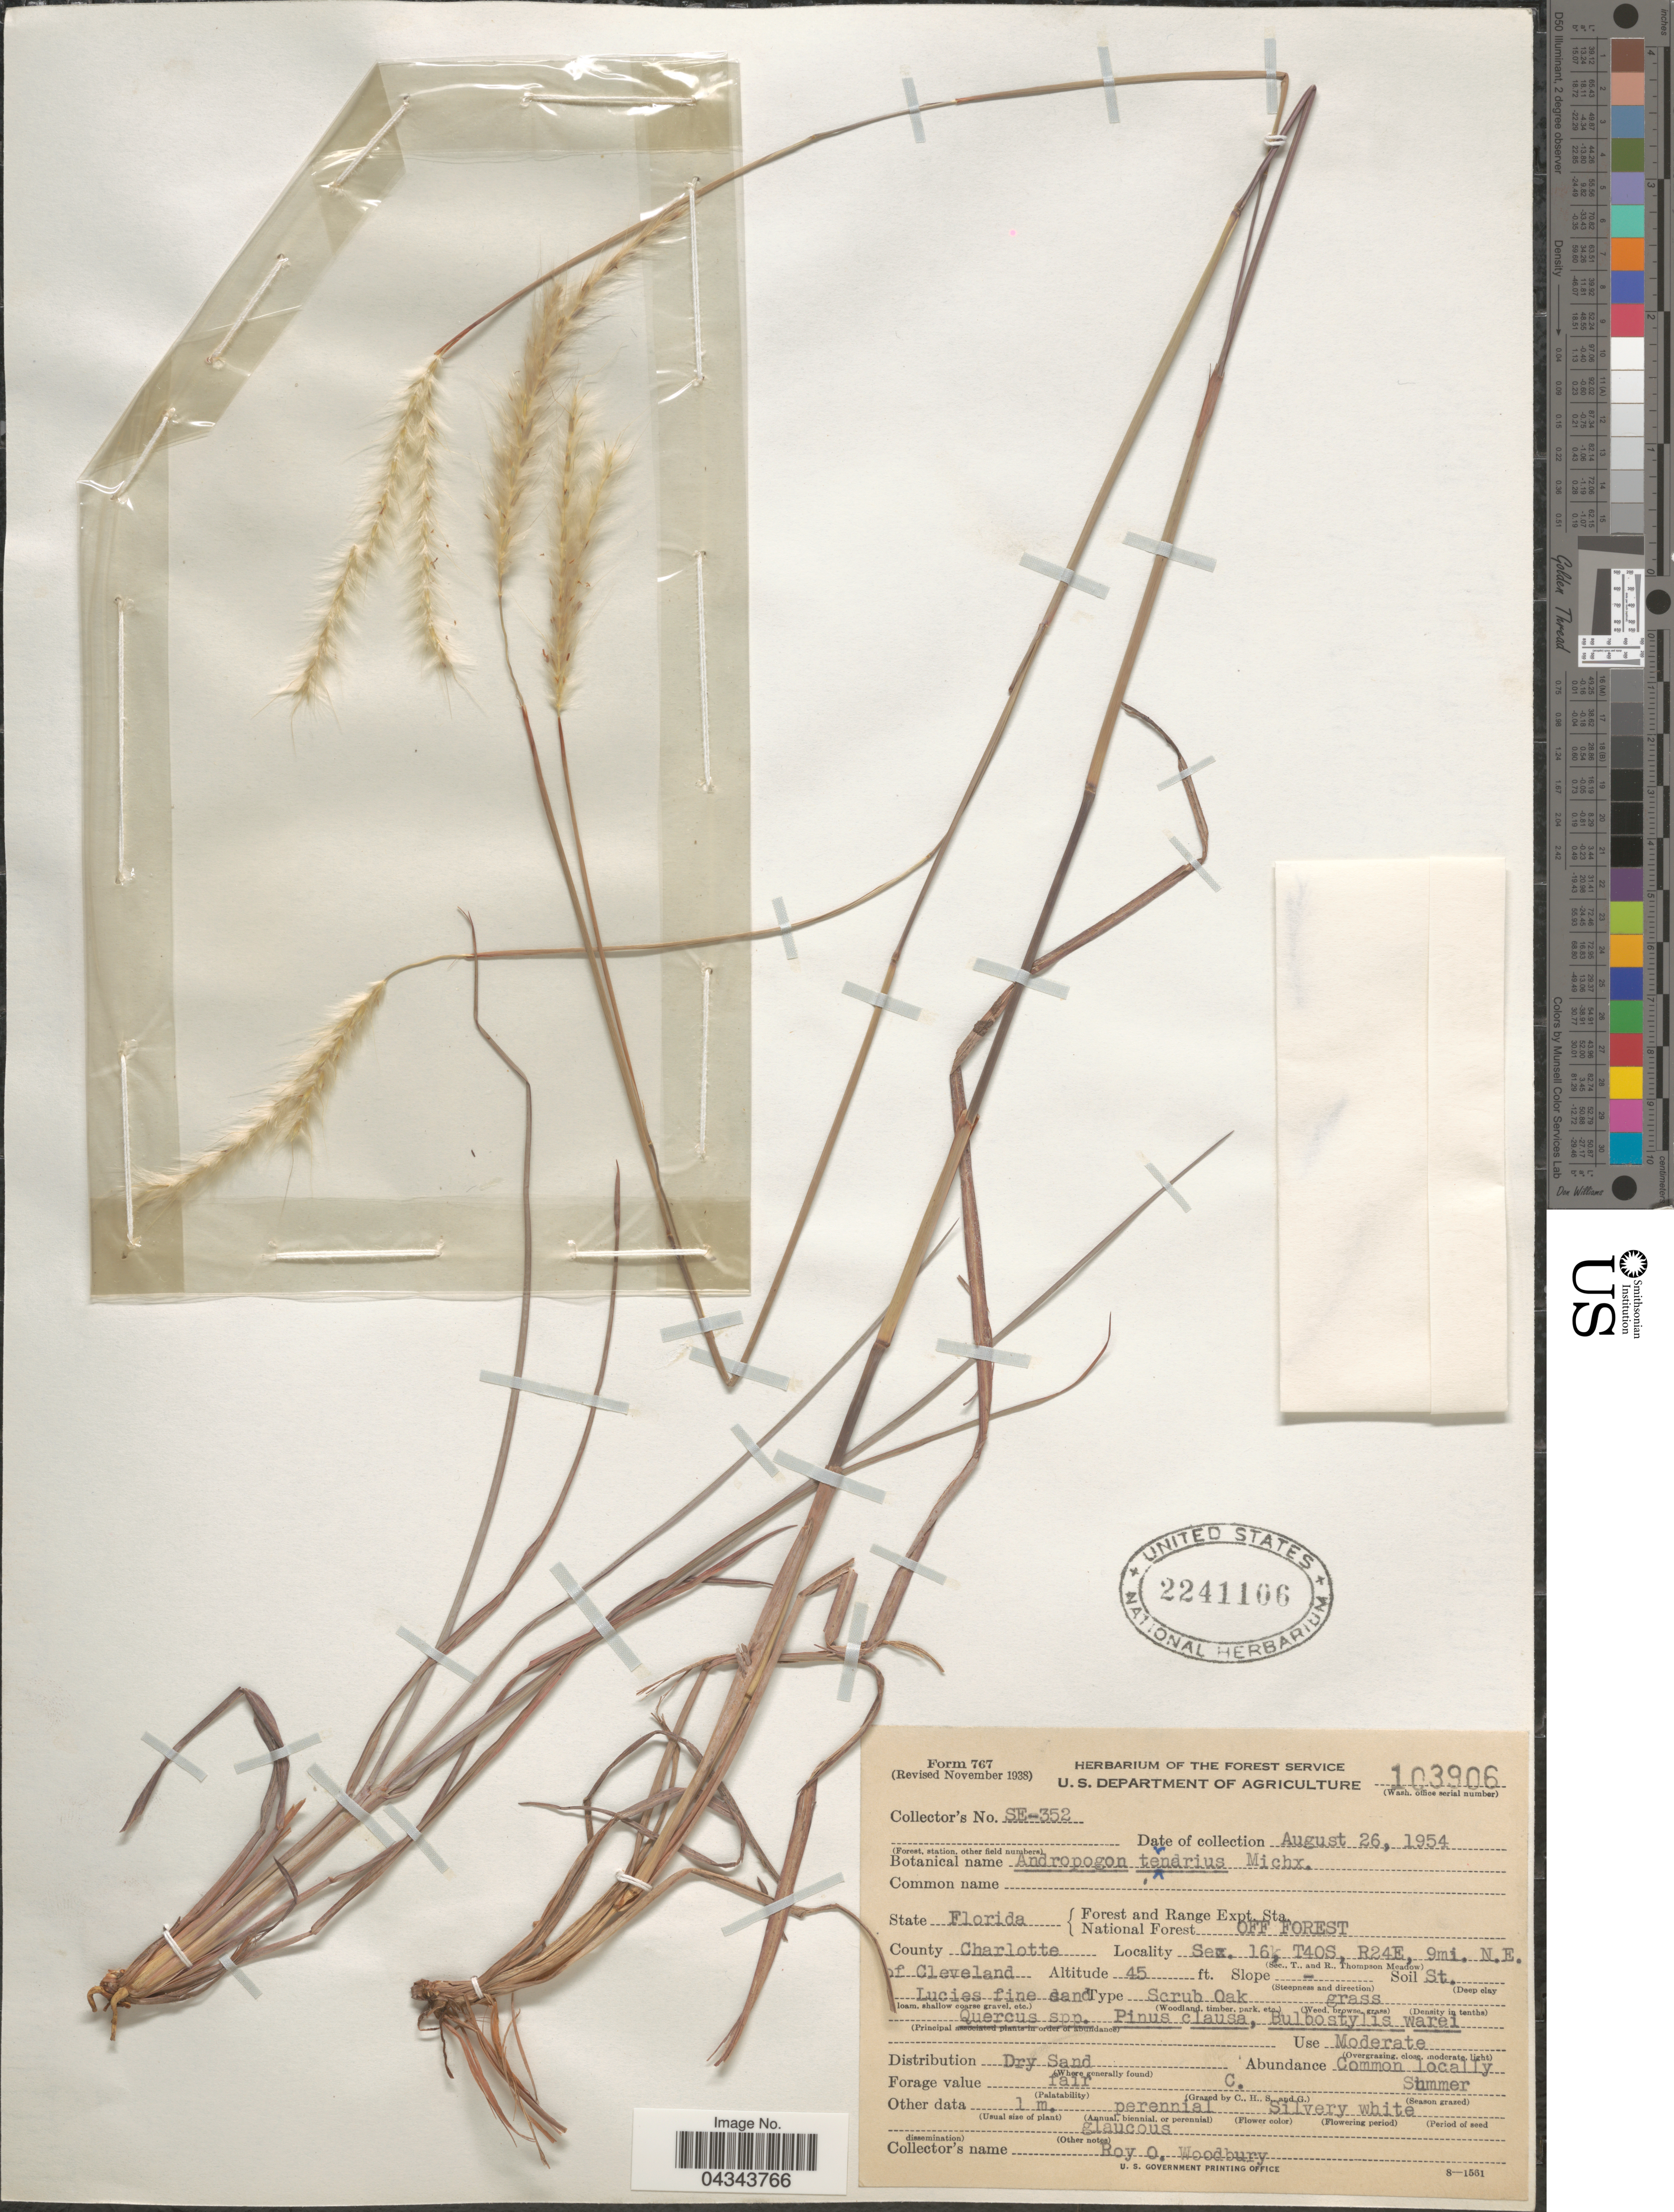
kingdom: Plantae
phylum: Tracheophyta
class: Liliopsida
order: Poales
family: Poaceae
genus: Andropogon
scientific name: Andropogon ternarius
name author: Michx.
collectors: R. Woodbury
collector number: SE-352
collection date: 1954-08-26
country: United States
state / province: Florida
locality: Forest and Range Expt. Sta. National Forest Off Forest. County Charlotte. Sec. 16, T40S, R24E, 9mi. N.E. of Cleveland.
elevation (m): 14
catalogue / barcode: US 2241106